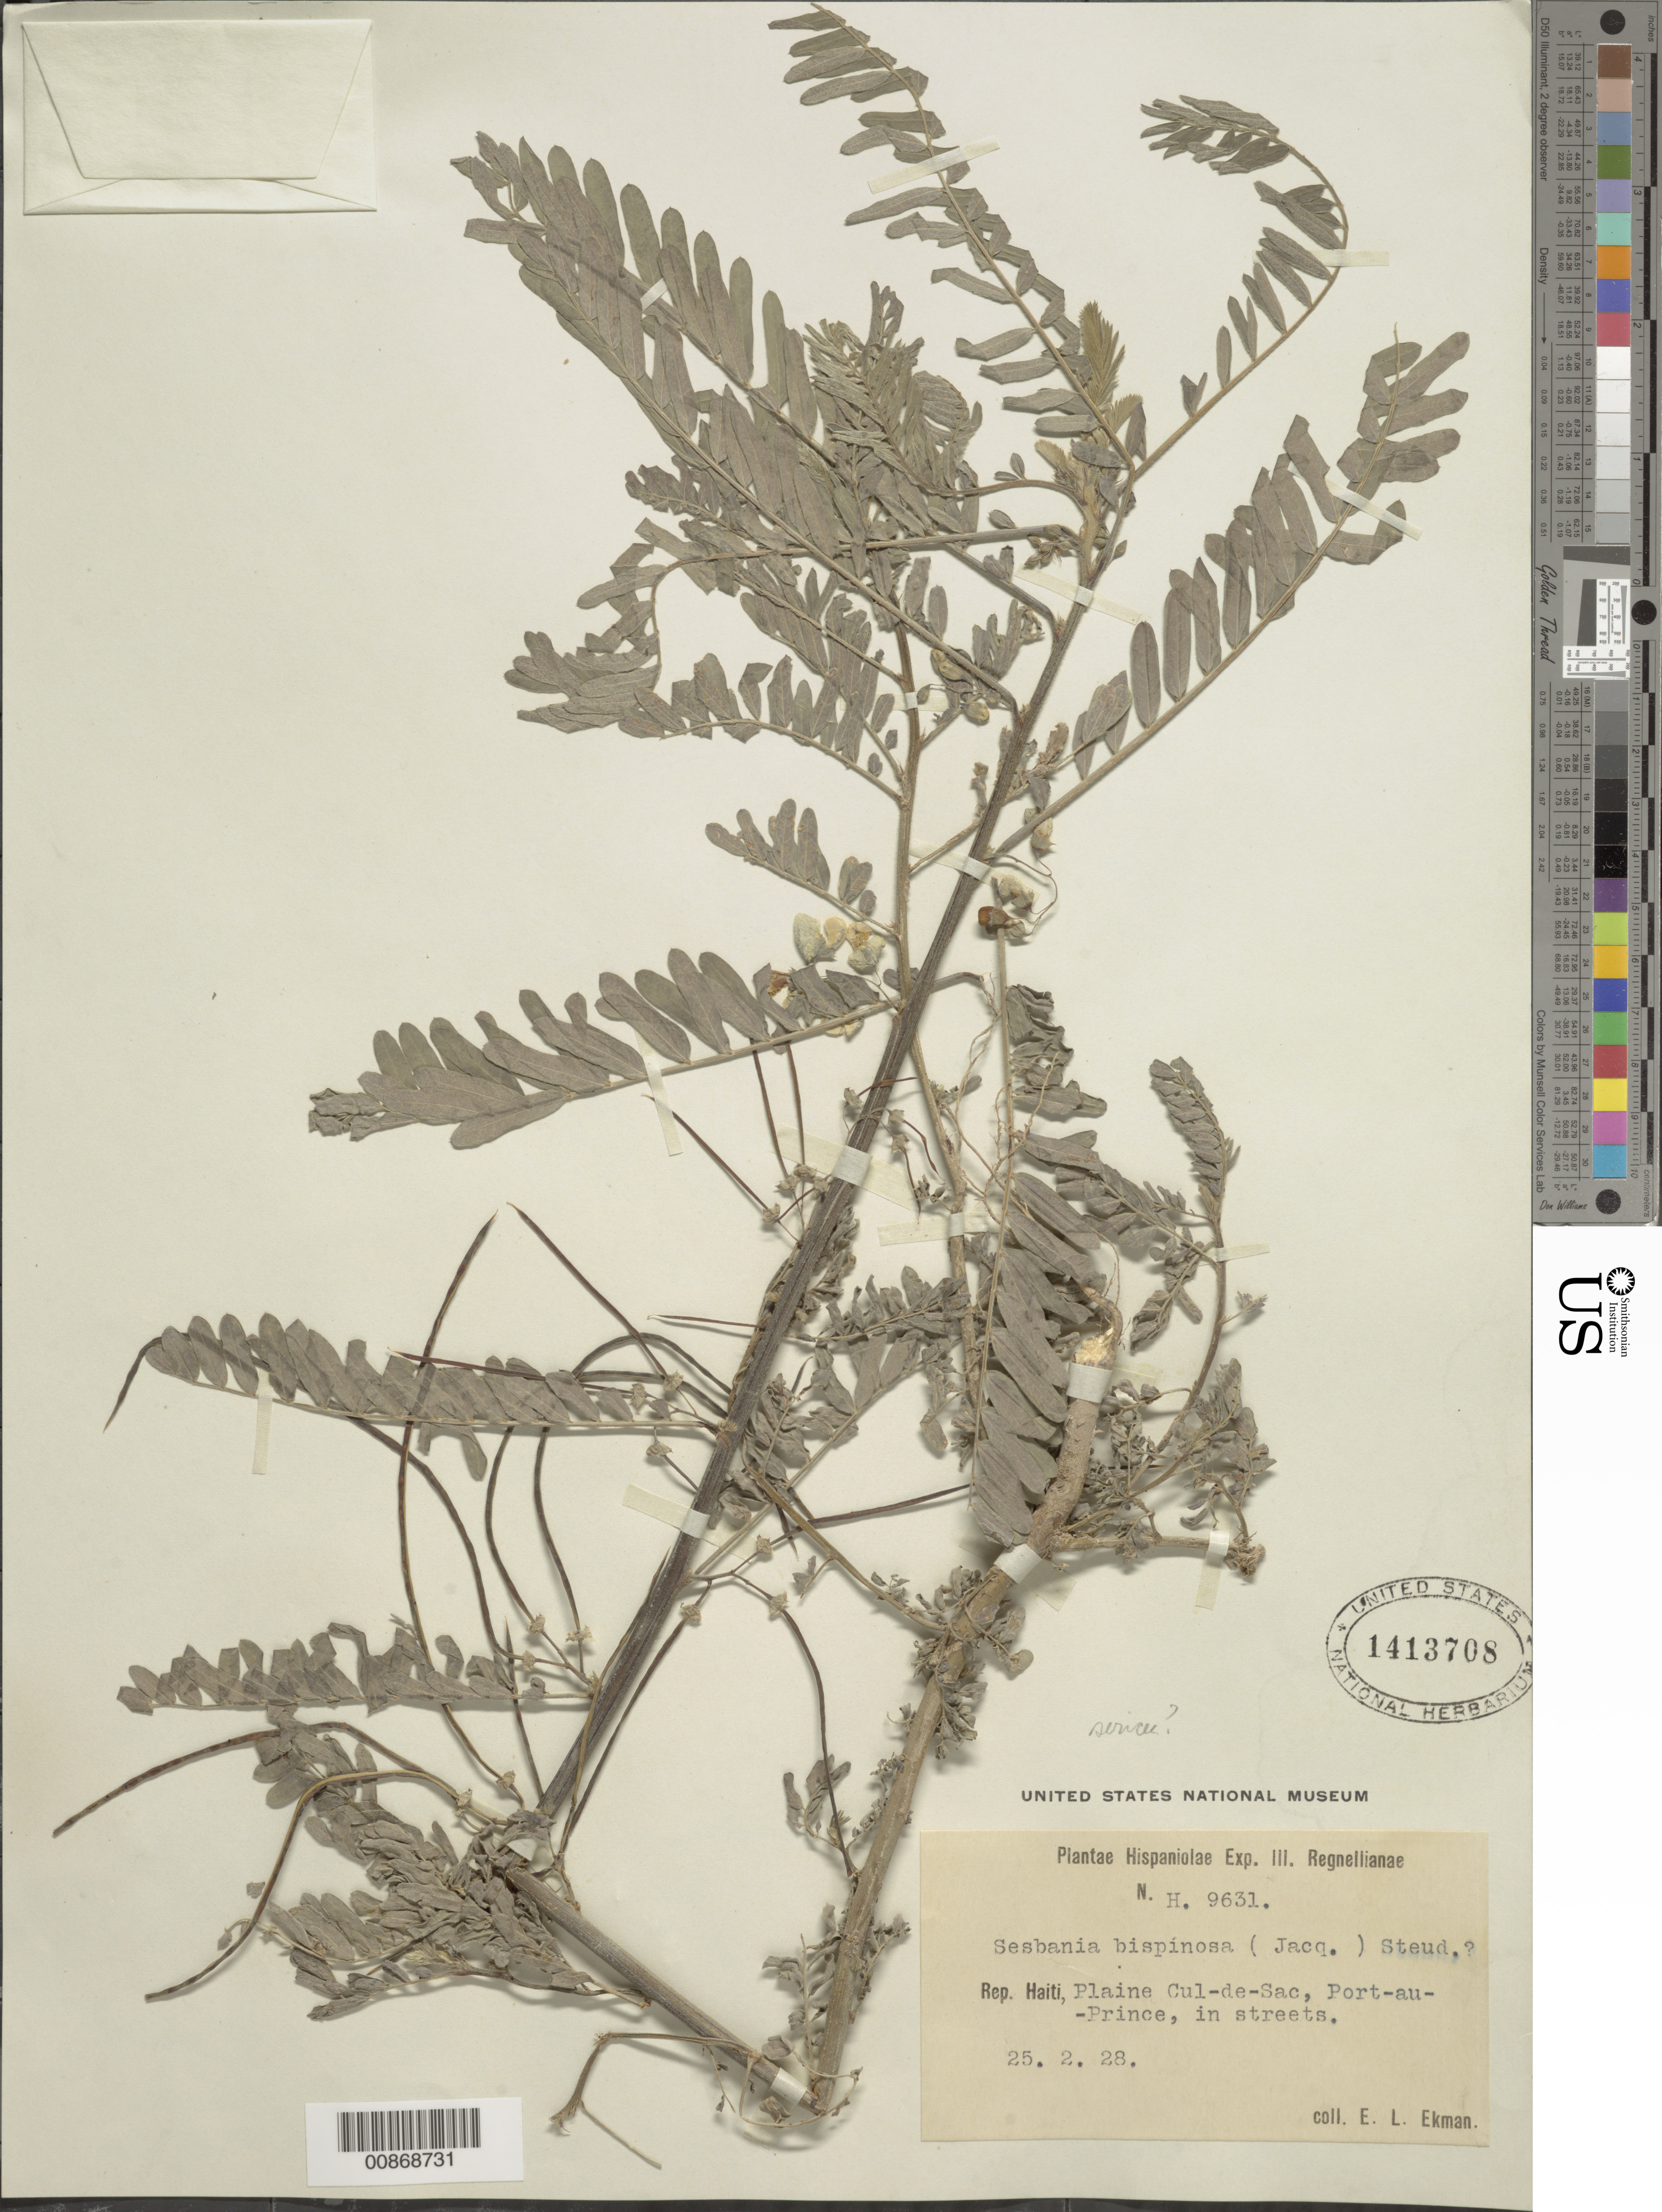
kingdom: Plantae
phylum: Tracheophyta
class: Magnoliopsida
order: Fabales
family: Fabaceae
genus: Sesbania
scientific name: Sesbania sericea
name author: (Willd.) Link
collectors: E. L. Ekman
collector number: H 9631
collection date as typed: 25 Feb 1928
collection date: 1928-02-25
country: Haiti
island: Hispaniola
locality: Plaine Cul-de-Sac, Port-au-Prince.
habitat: In streets.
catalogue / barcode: US 1413708